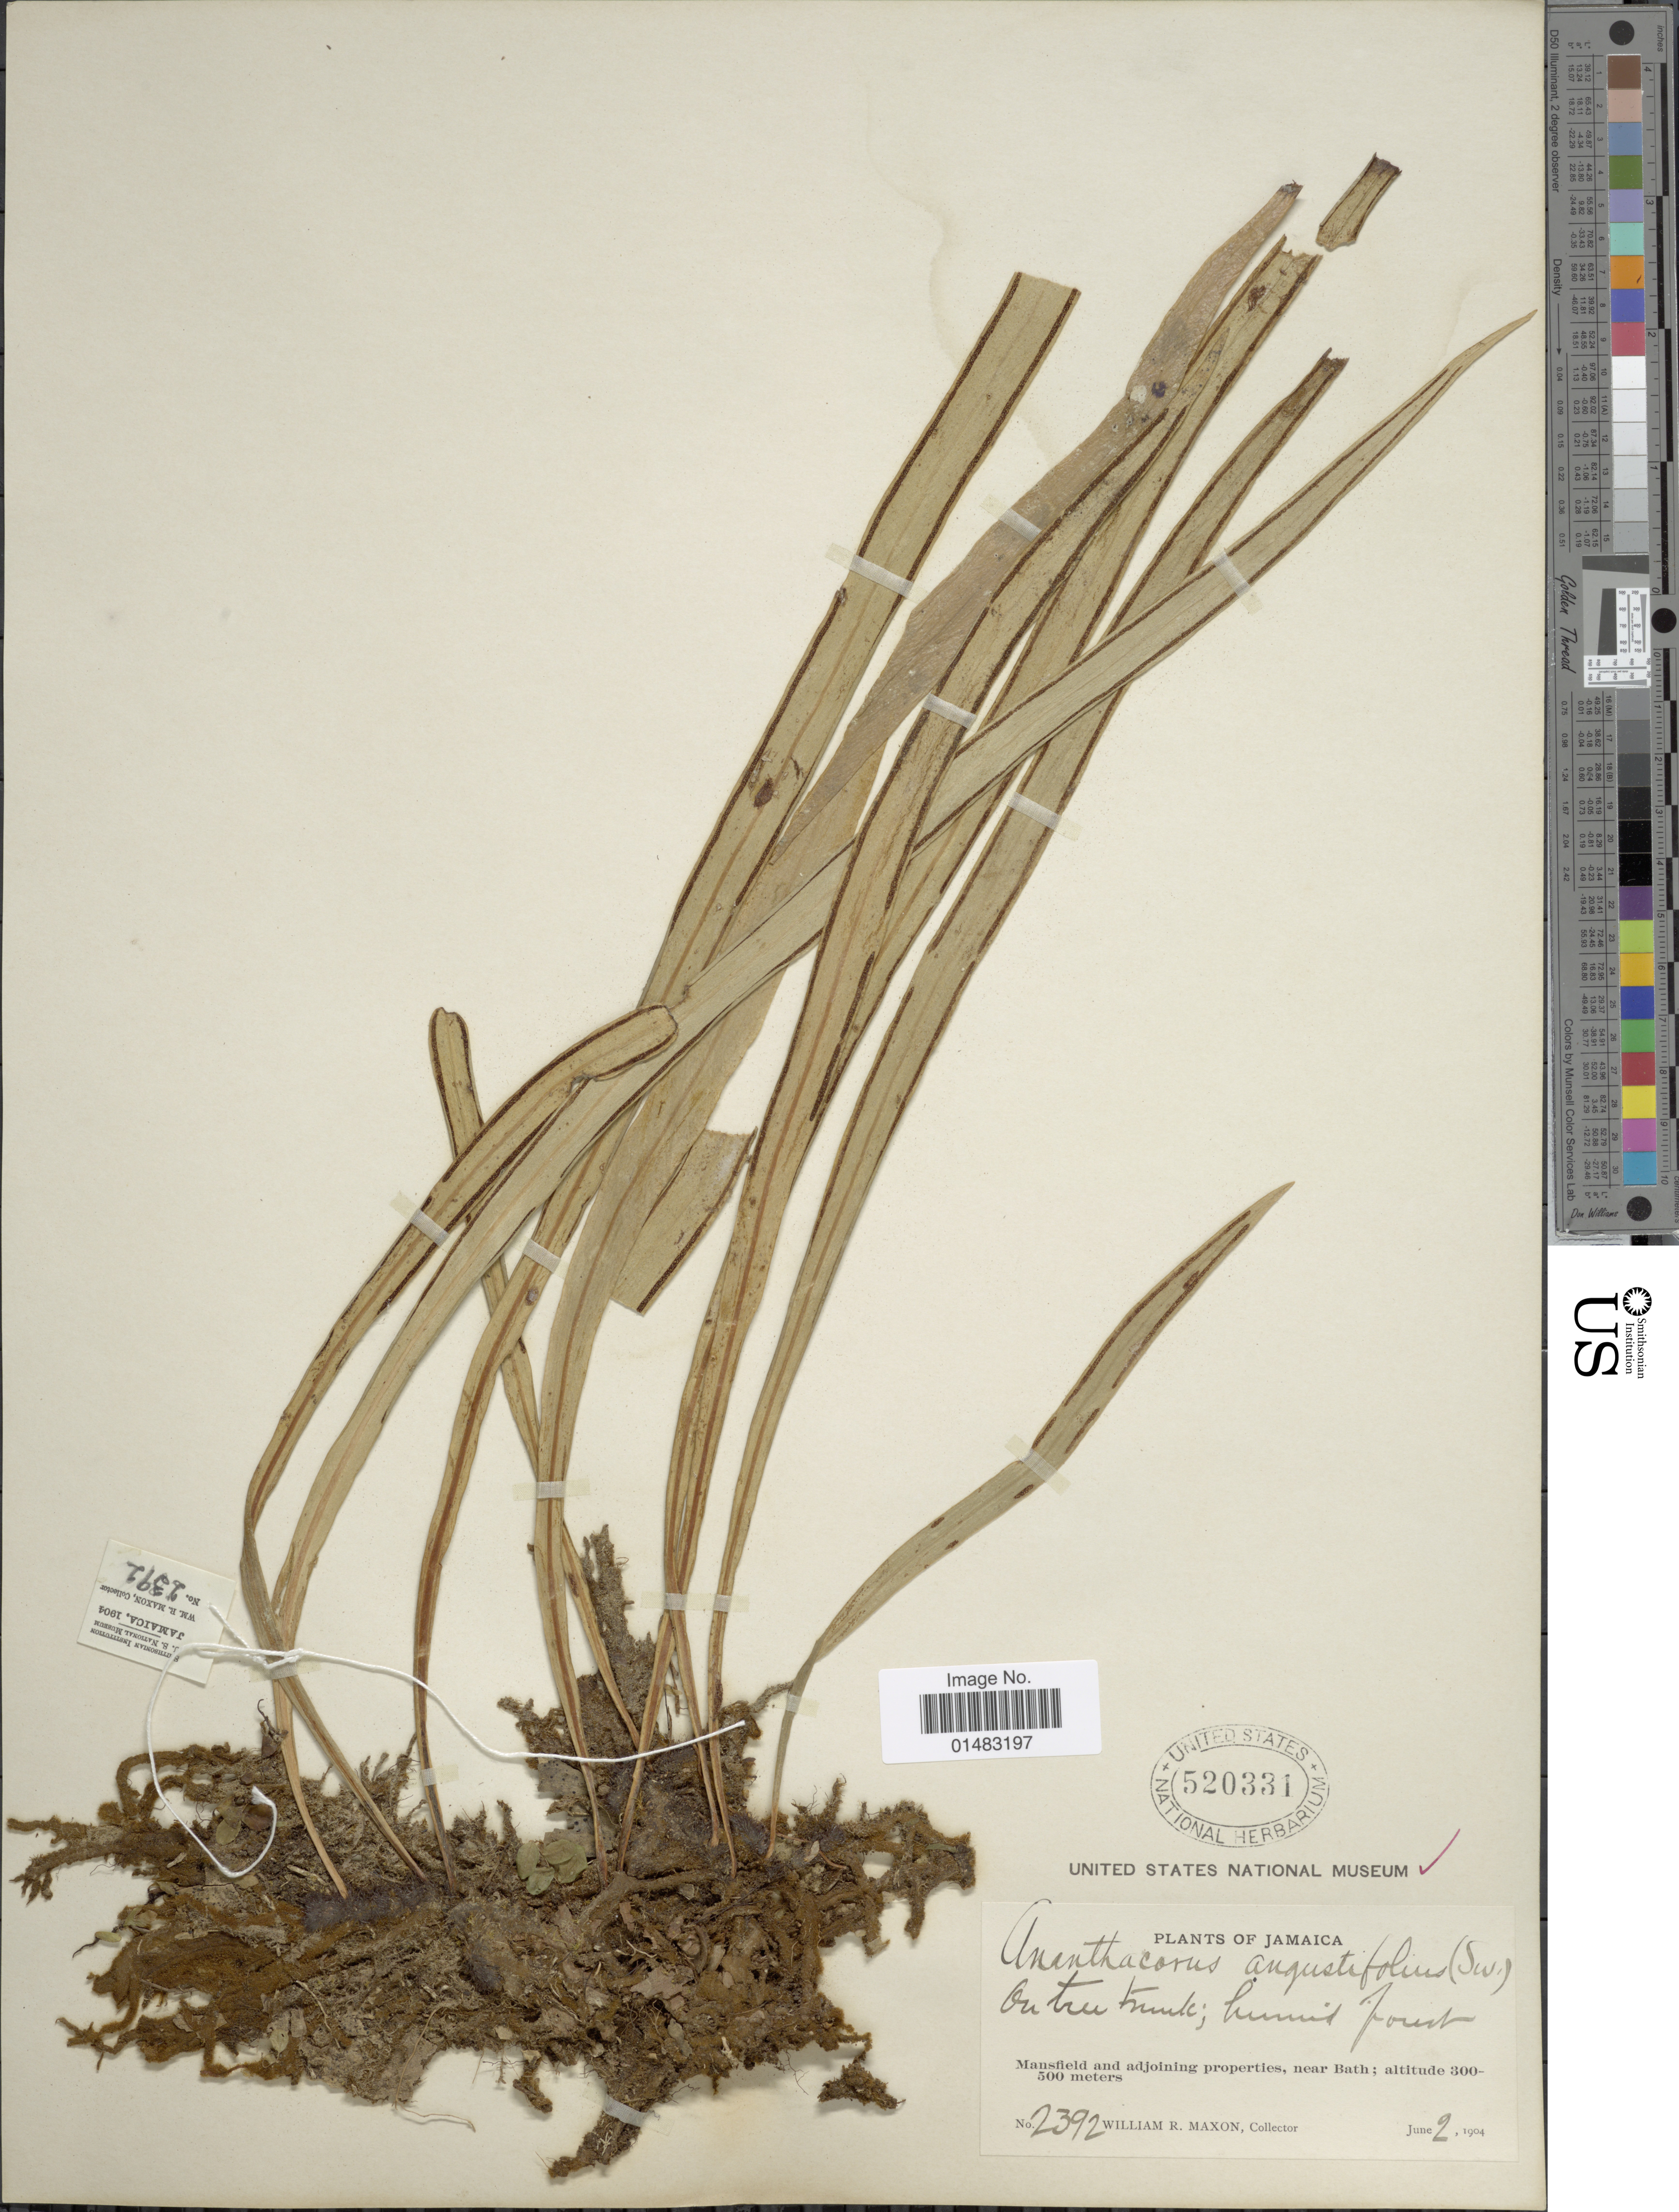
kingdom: Plantae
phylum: Tracheophyta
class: Polypodiopsida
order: Polypodiales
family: Pteridaceae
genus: Ananthacorus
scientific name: Ananthacorus angustifolius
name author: (Sw.) Underw. & Maxon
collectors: W. R. Maxon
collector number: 2392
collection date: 1904-06-02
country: Jamaica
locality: Mansfield and adjoingin porperties, near Bath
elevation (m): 300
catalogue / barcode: US 520331